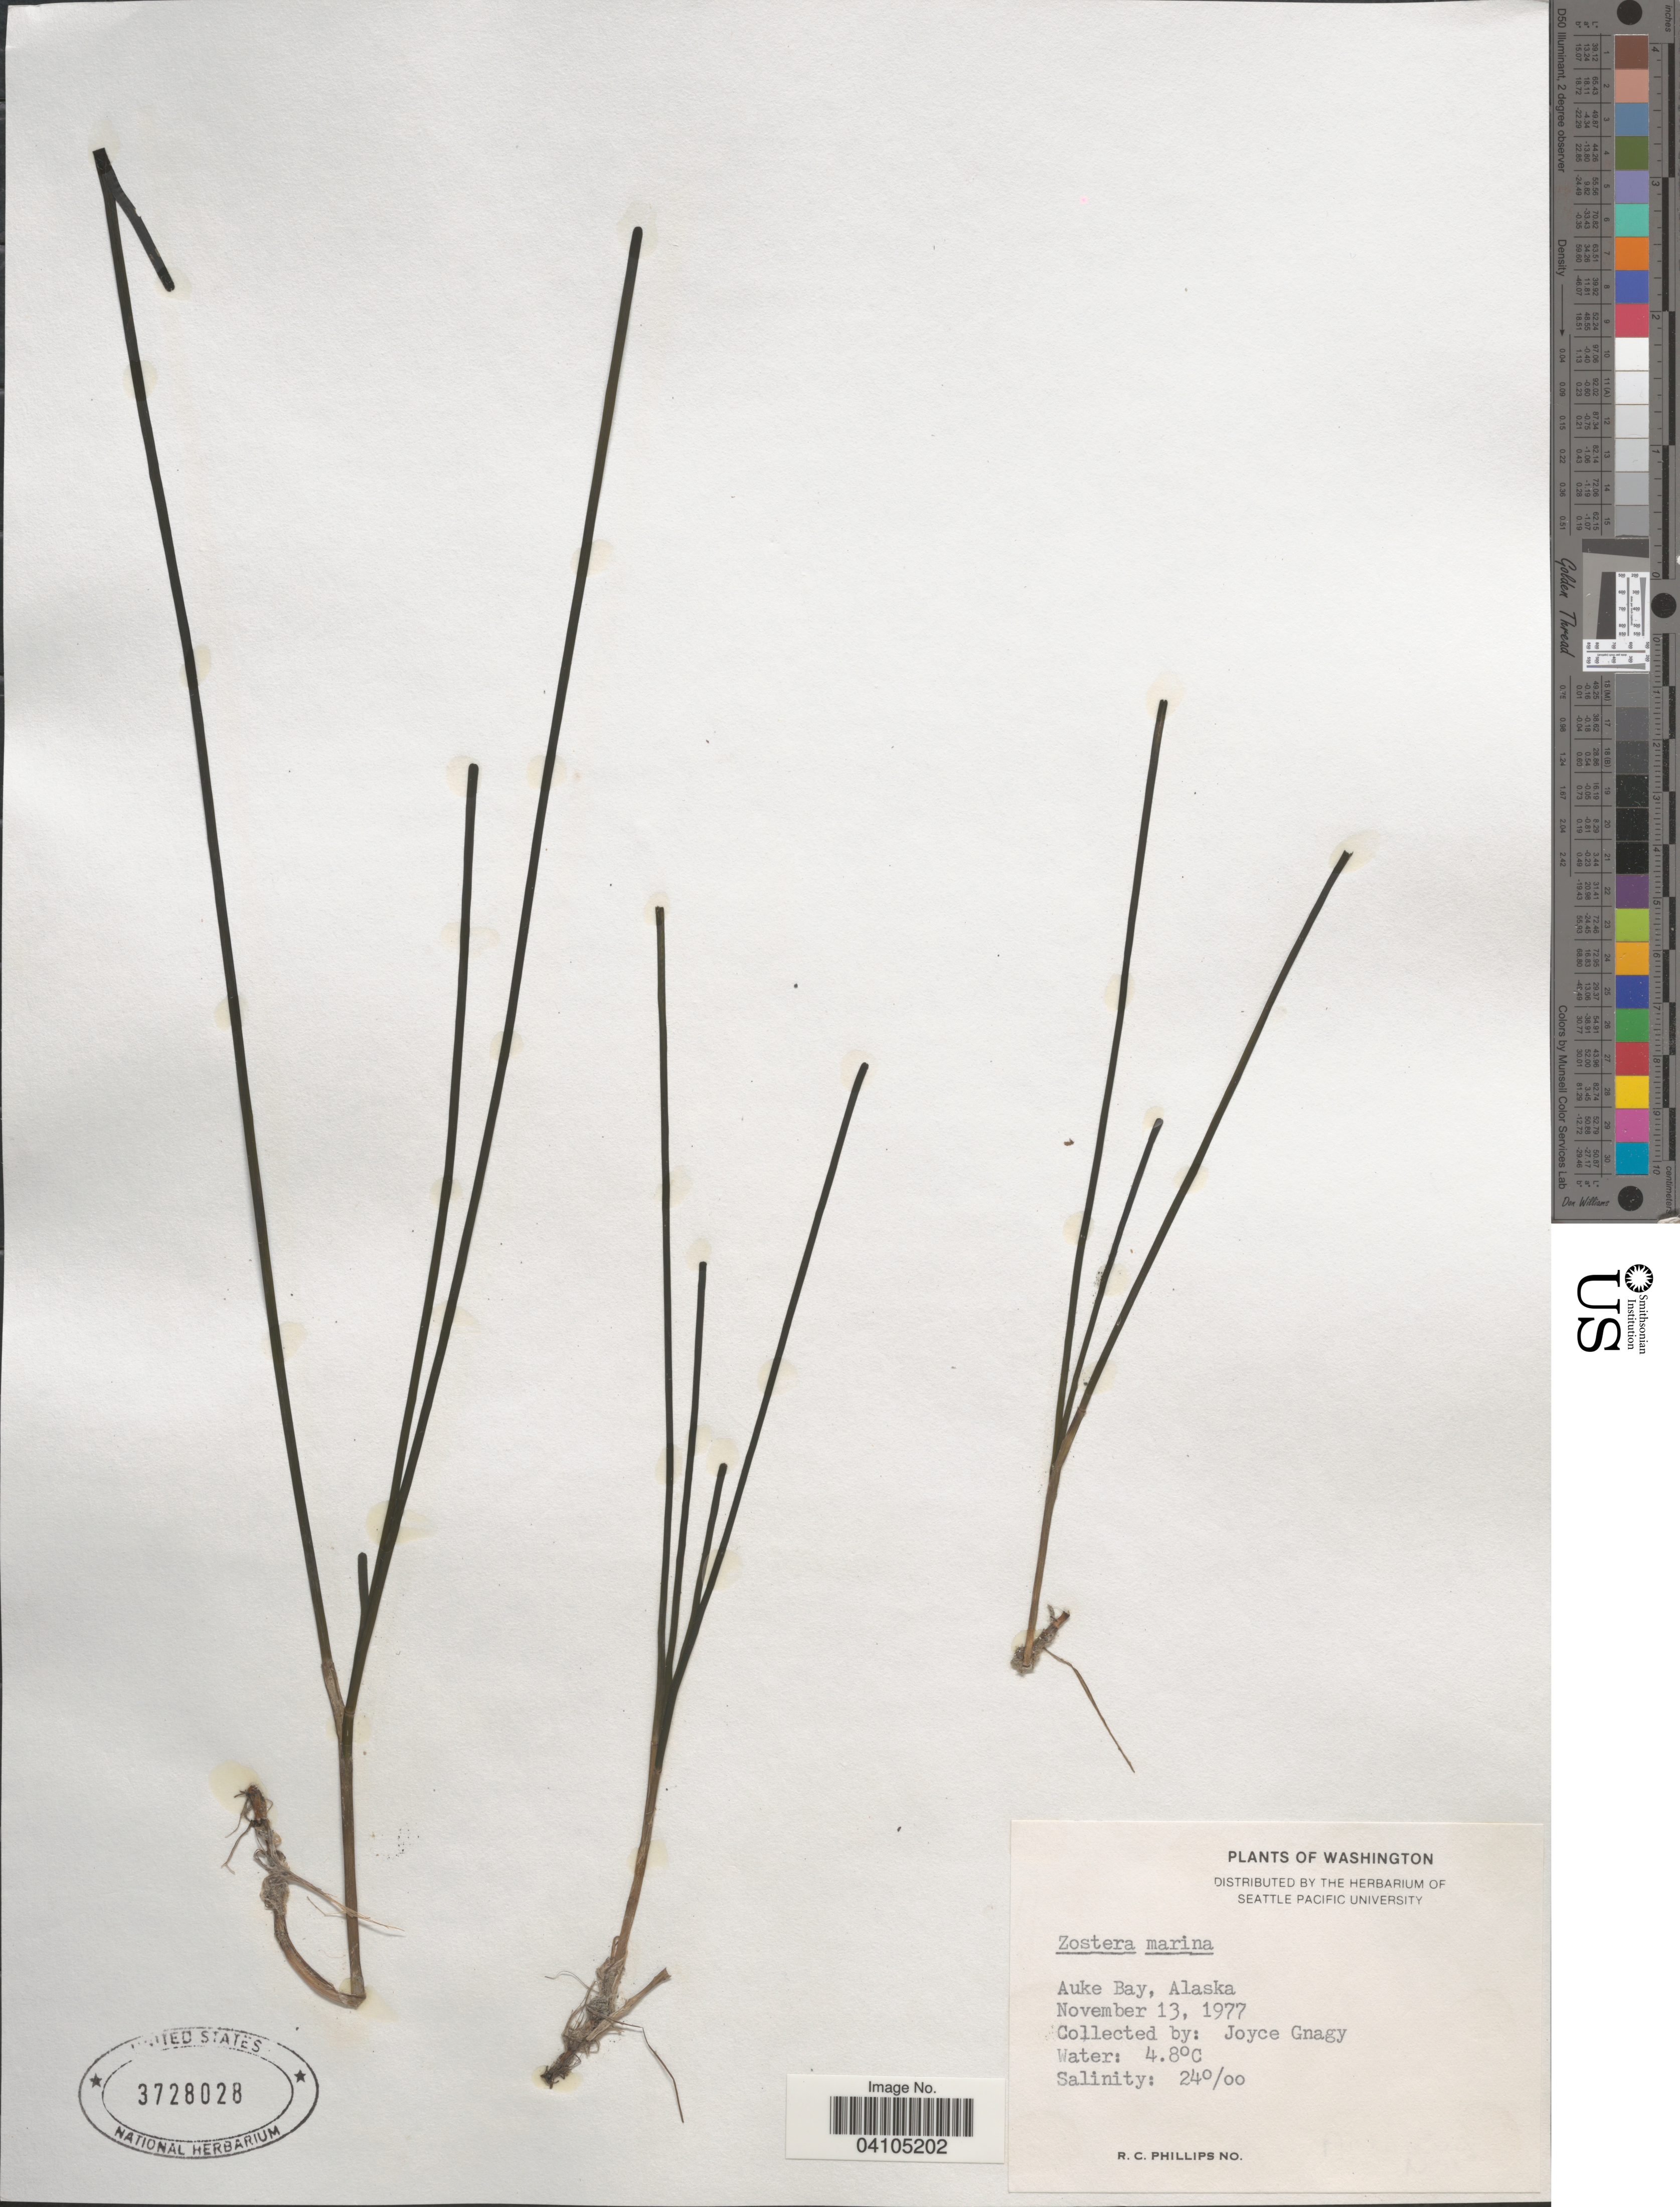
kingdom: Plantae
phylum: Tracheophyta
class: Liliopsida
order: Alismatales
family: Zosteraceae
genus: Zostera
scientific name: Zostera marina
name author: L.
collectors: J. Gnagy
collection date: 1977-11-13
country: United States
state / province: Alaska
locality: Auke Bay.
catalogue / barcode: US 3728028